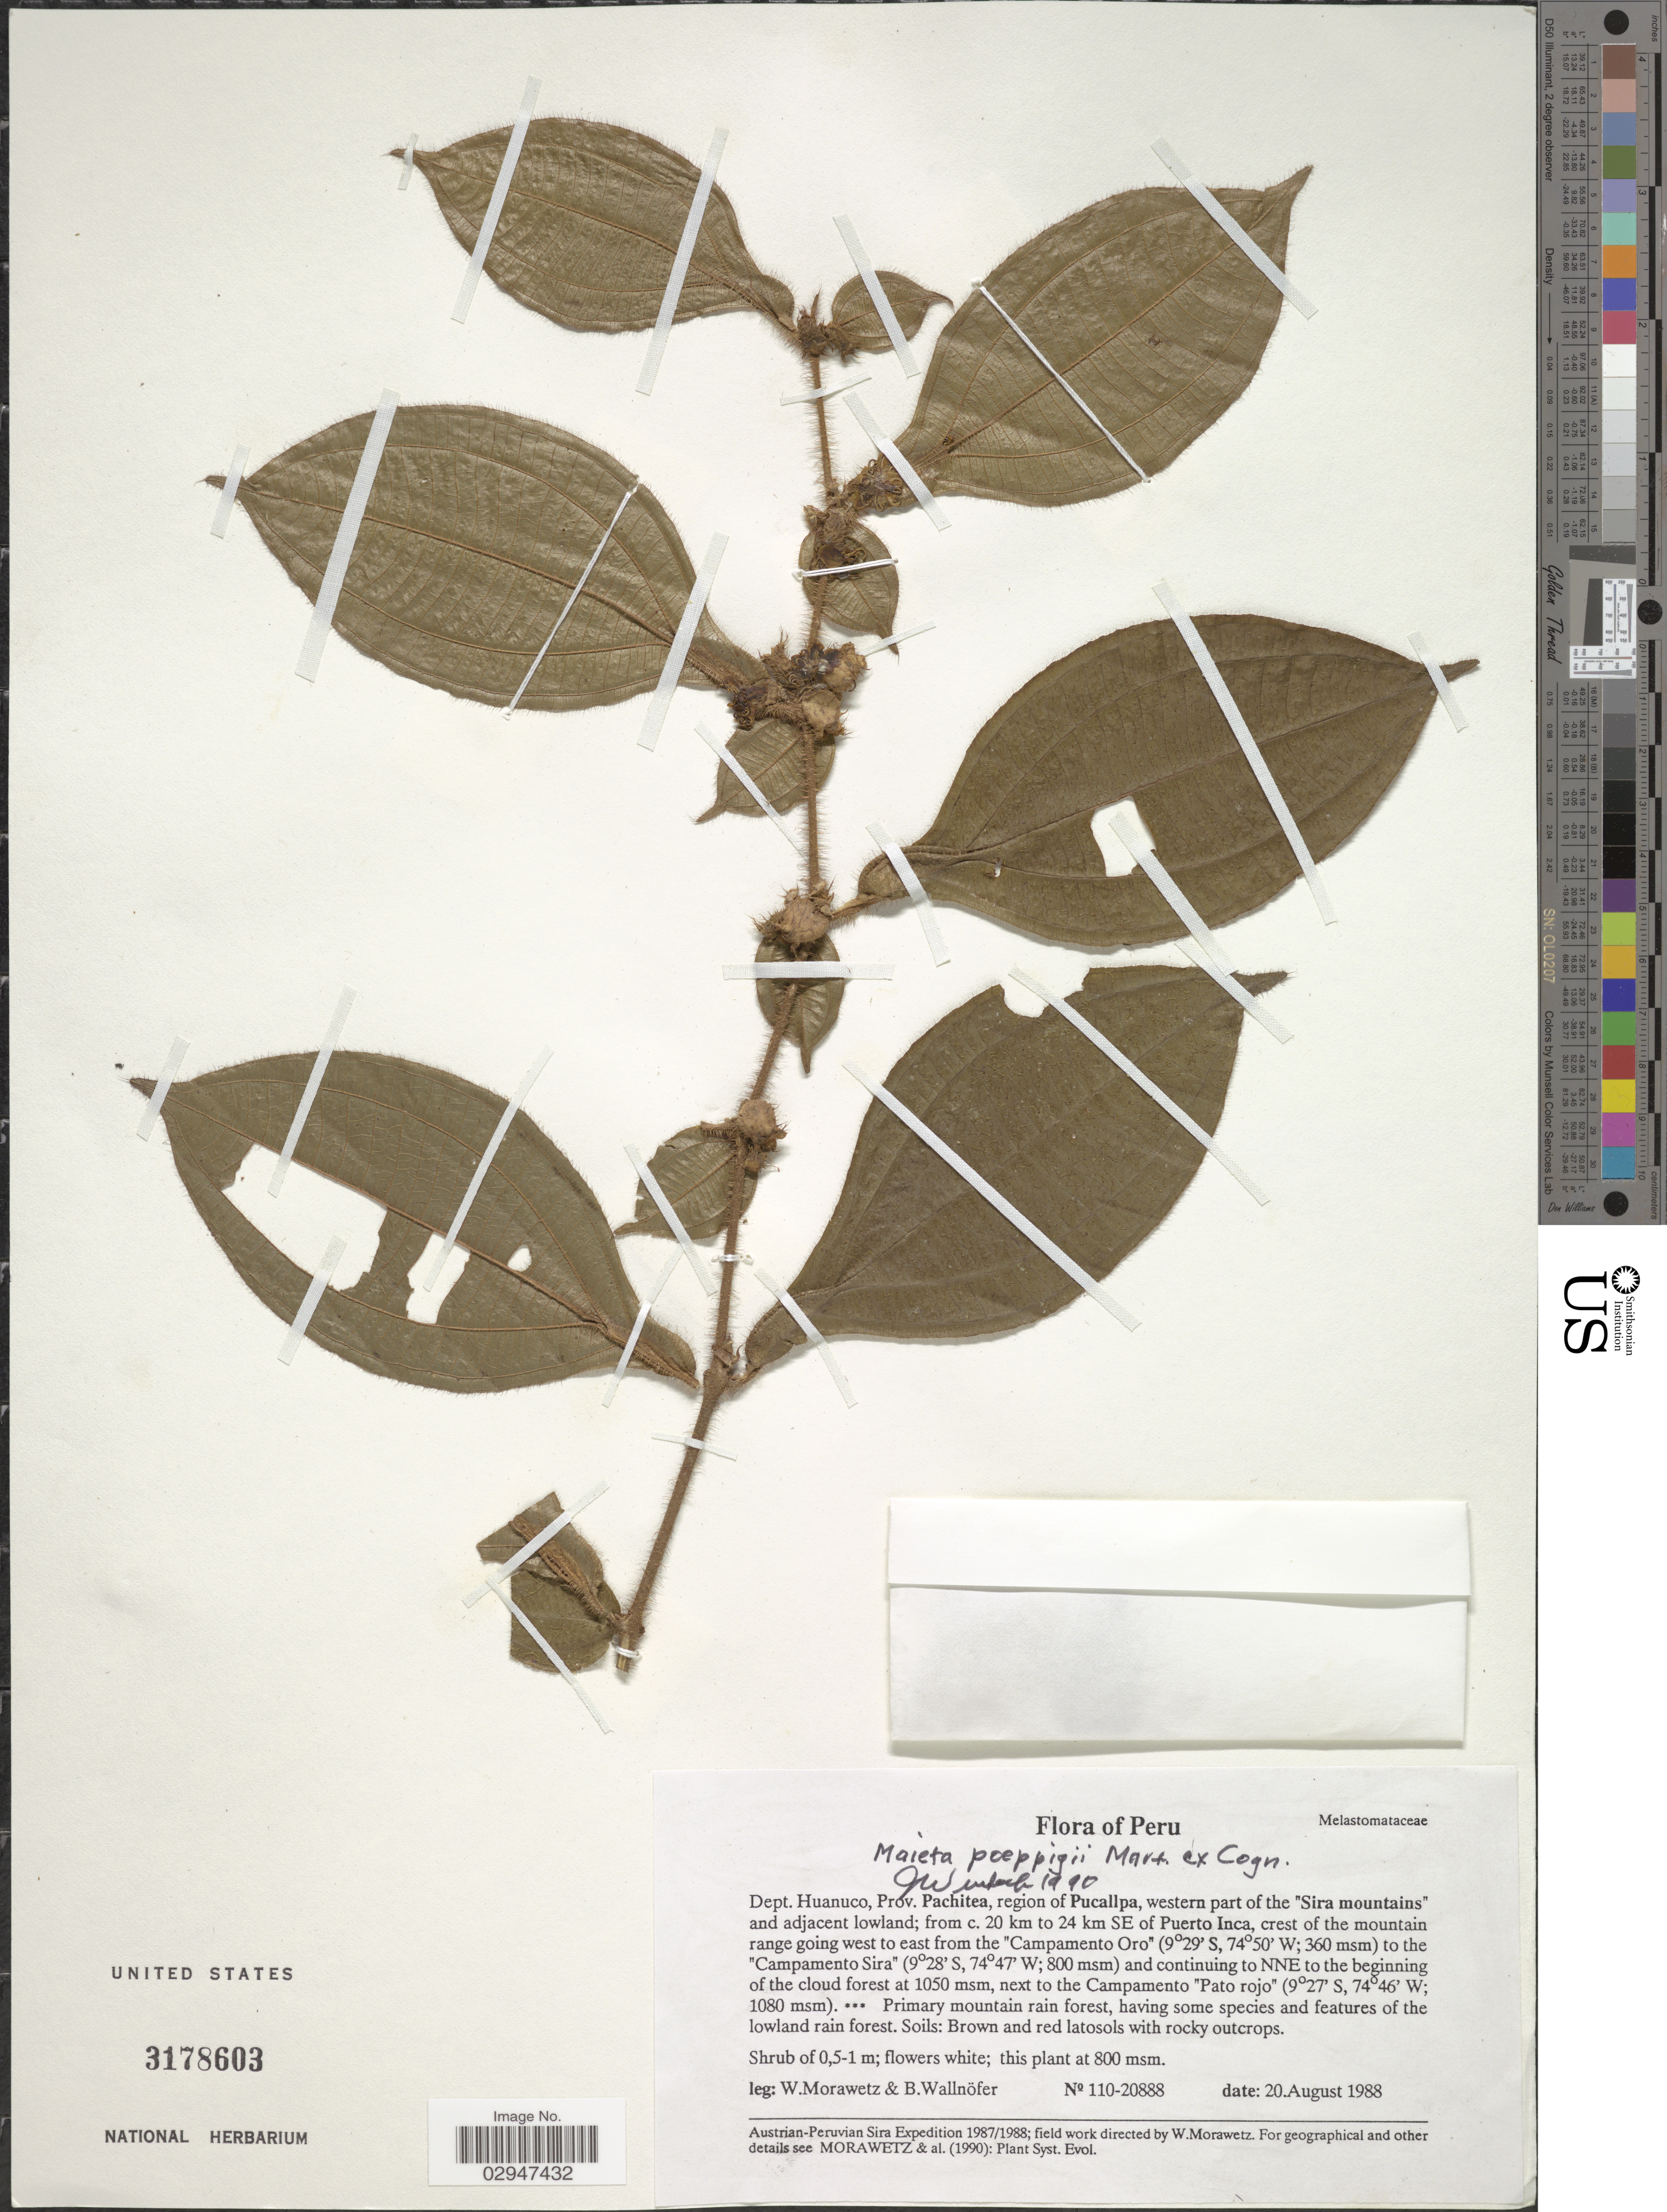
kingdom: Plantae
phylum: Tracheophyta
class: Magnoliopsida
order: Myrtales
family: Melastomataceae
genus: Maieta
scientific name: Maieta poeppigii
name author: Mart. ex Cogn.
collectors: W. Morawetz & B. Wallnöfer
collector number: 110-20888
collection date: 1988-08-20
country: Peru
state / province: Huánuco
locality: Dept. Huanuco, Prov. Pachitea, region of Pucallpa, western part of the "Sira mountains" and adjacent lowland; from c. 20 km to 24 km SE of Puerto Inca, crest of the mountain range going west to east from the "Campamento Oro" to the "Campamento Sira" and continuing to NNE to the beginning of the cloud forest, next to the Campamento "Pato rojo".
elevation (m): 800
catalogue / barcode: US 3178603